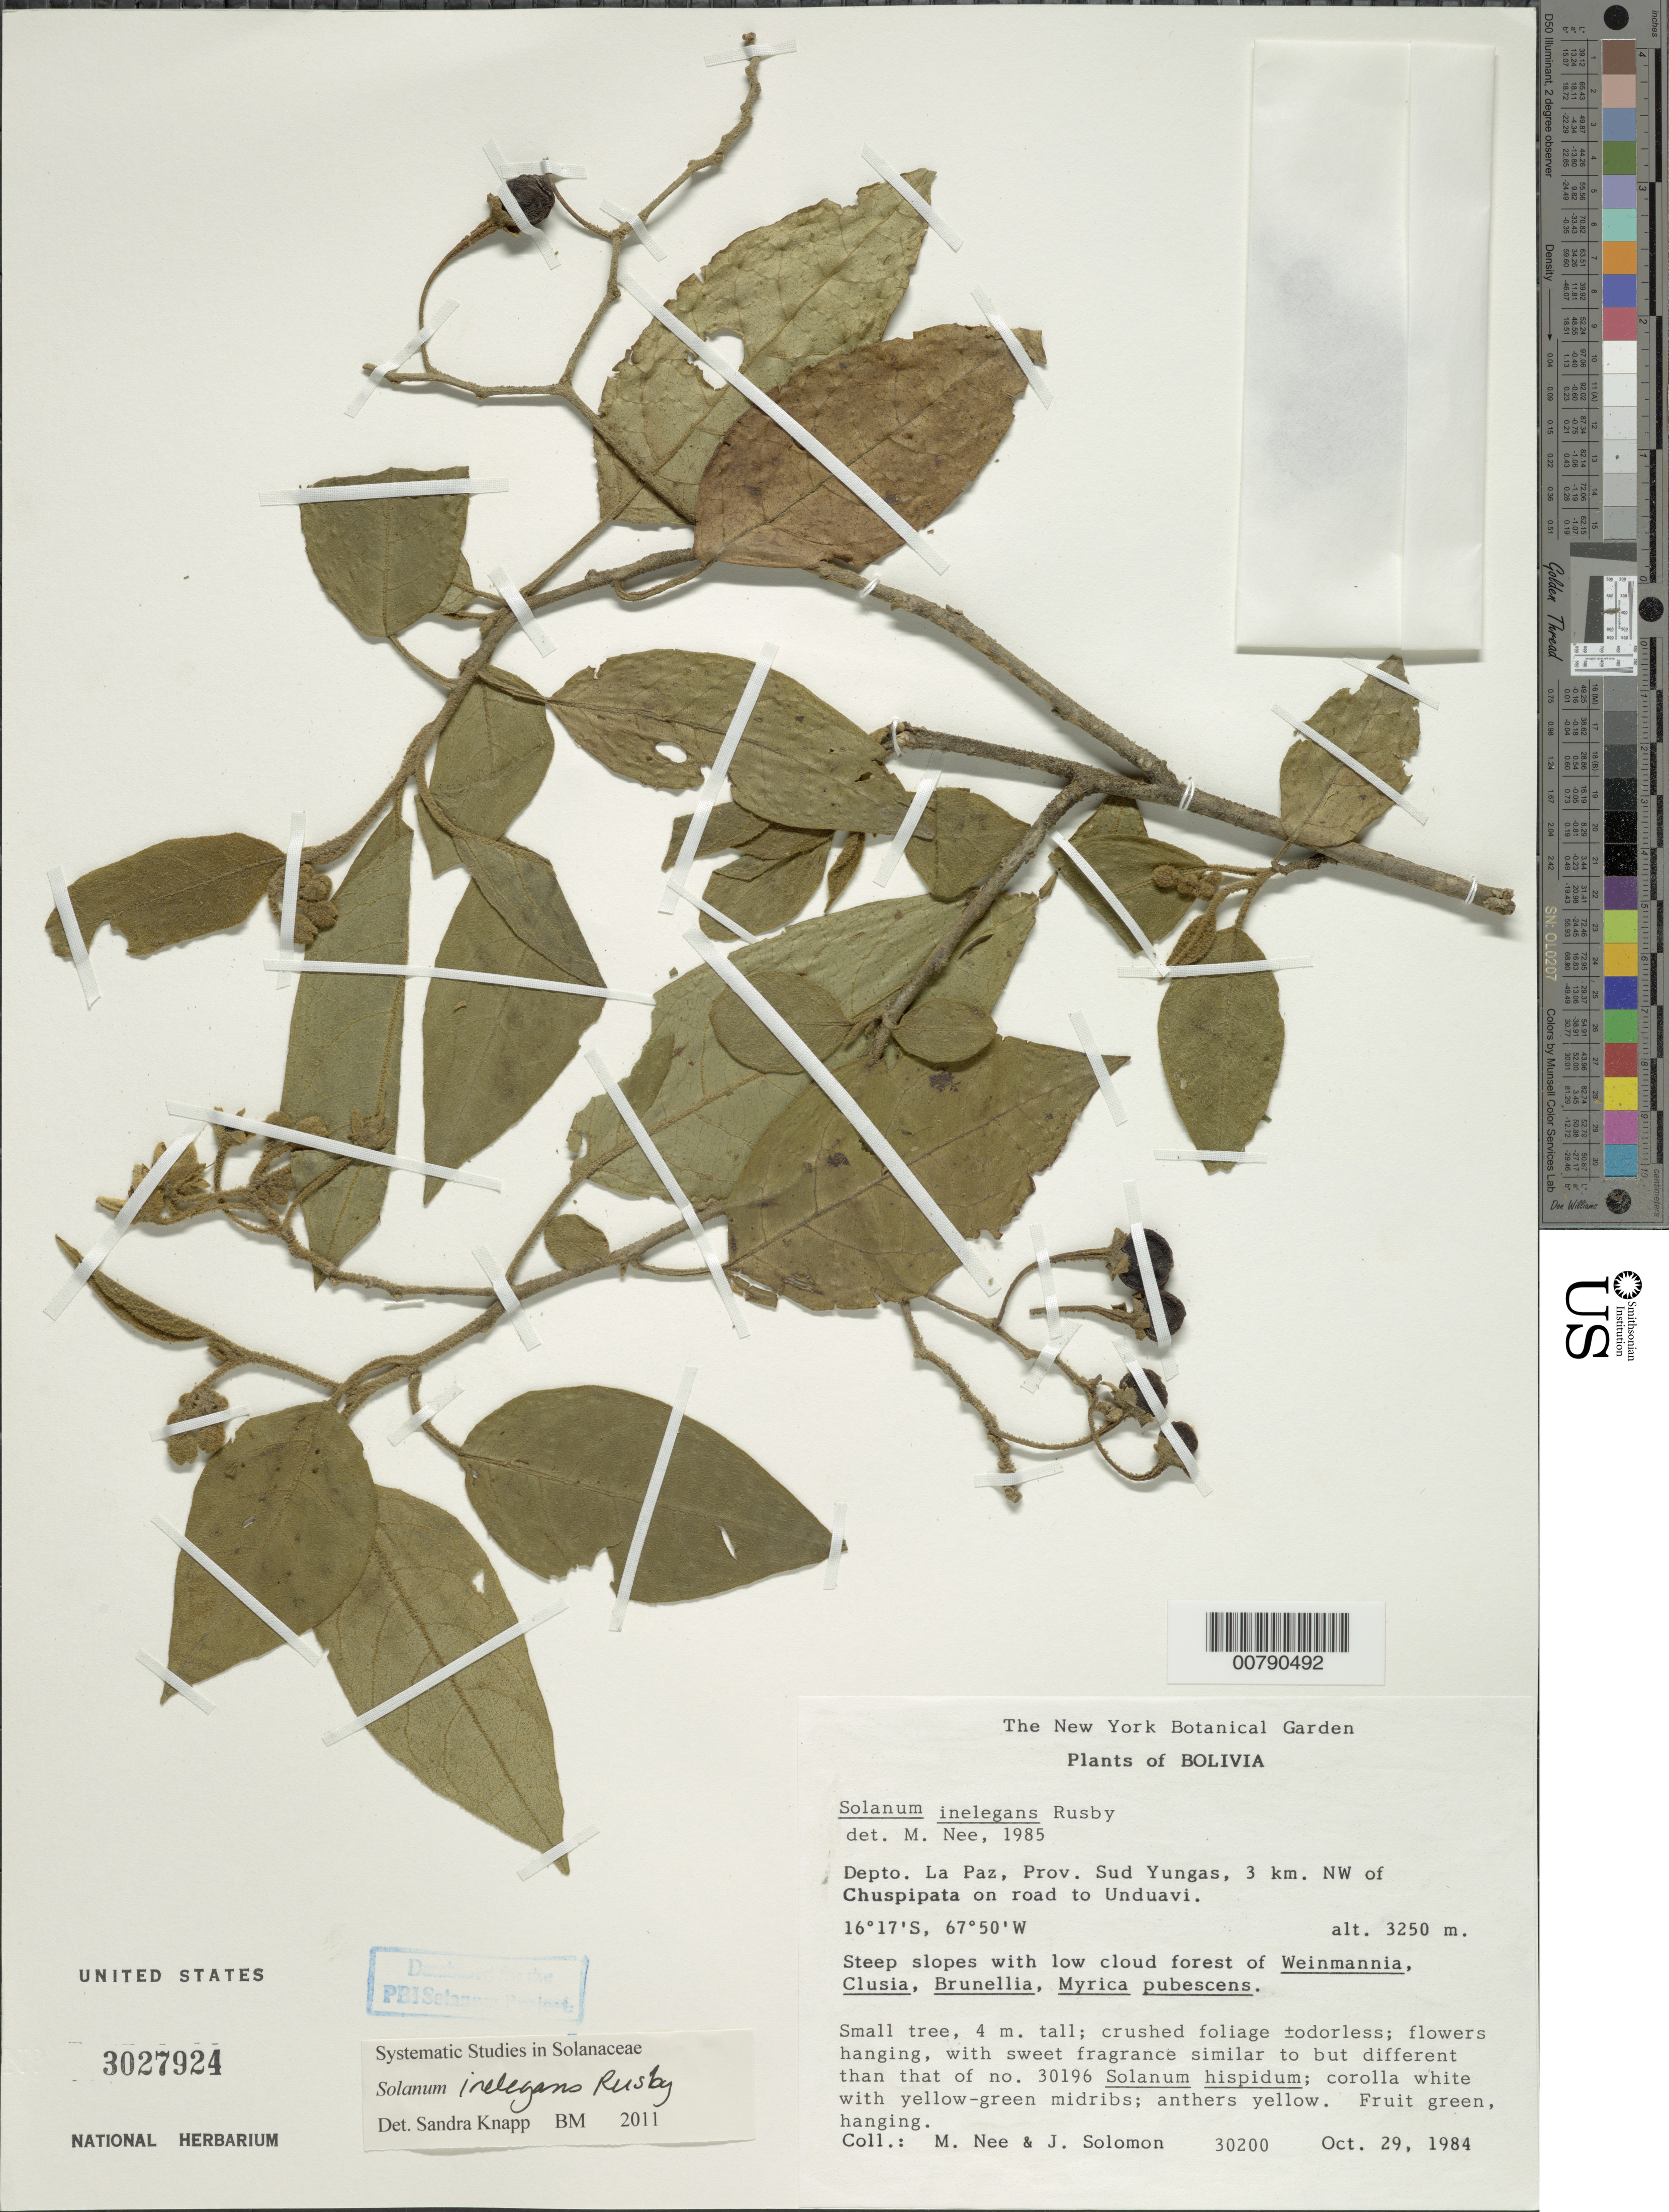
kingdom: Plantae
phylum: Tracheophyta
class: Magnoliopsida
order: Solanales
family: Solanaceae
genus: Solanum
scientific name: Solanum inelegans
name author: Rusby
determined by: Knapp, S. D.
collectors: M. Nee & J. C. Solomon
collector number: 30200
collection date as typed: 29 Oct 1984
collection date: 1984-10-29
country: Bolivia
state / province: La Paz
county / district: Sud Yungas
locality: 3 km NW of Chuspipata on road to Unduavi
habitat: steep slopes with low cloud forest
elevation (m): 3250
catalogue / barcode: US 3027924